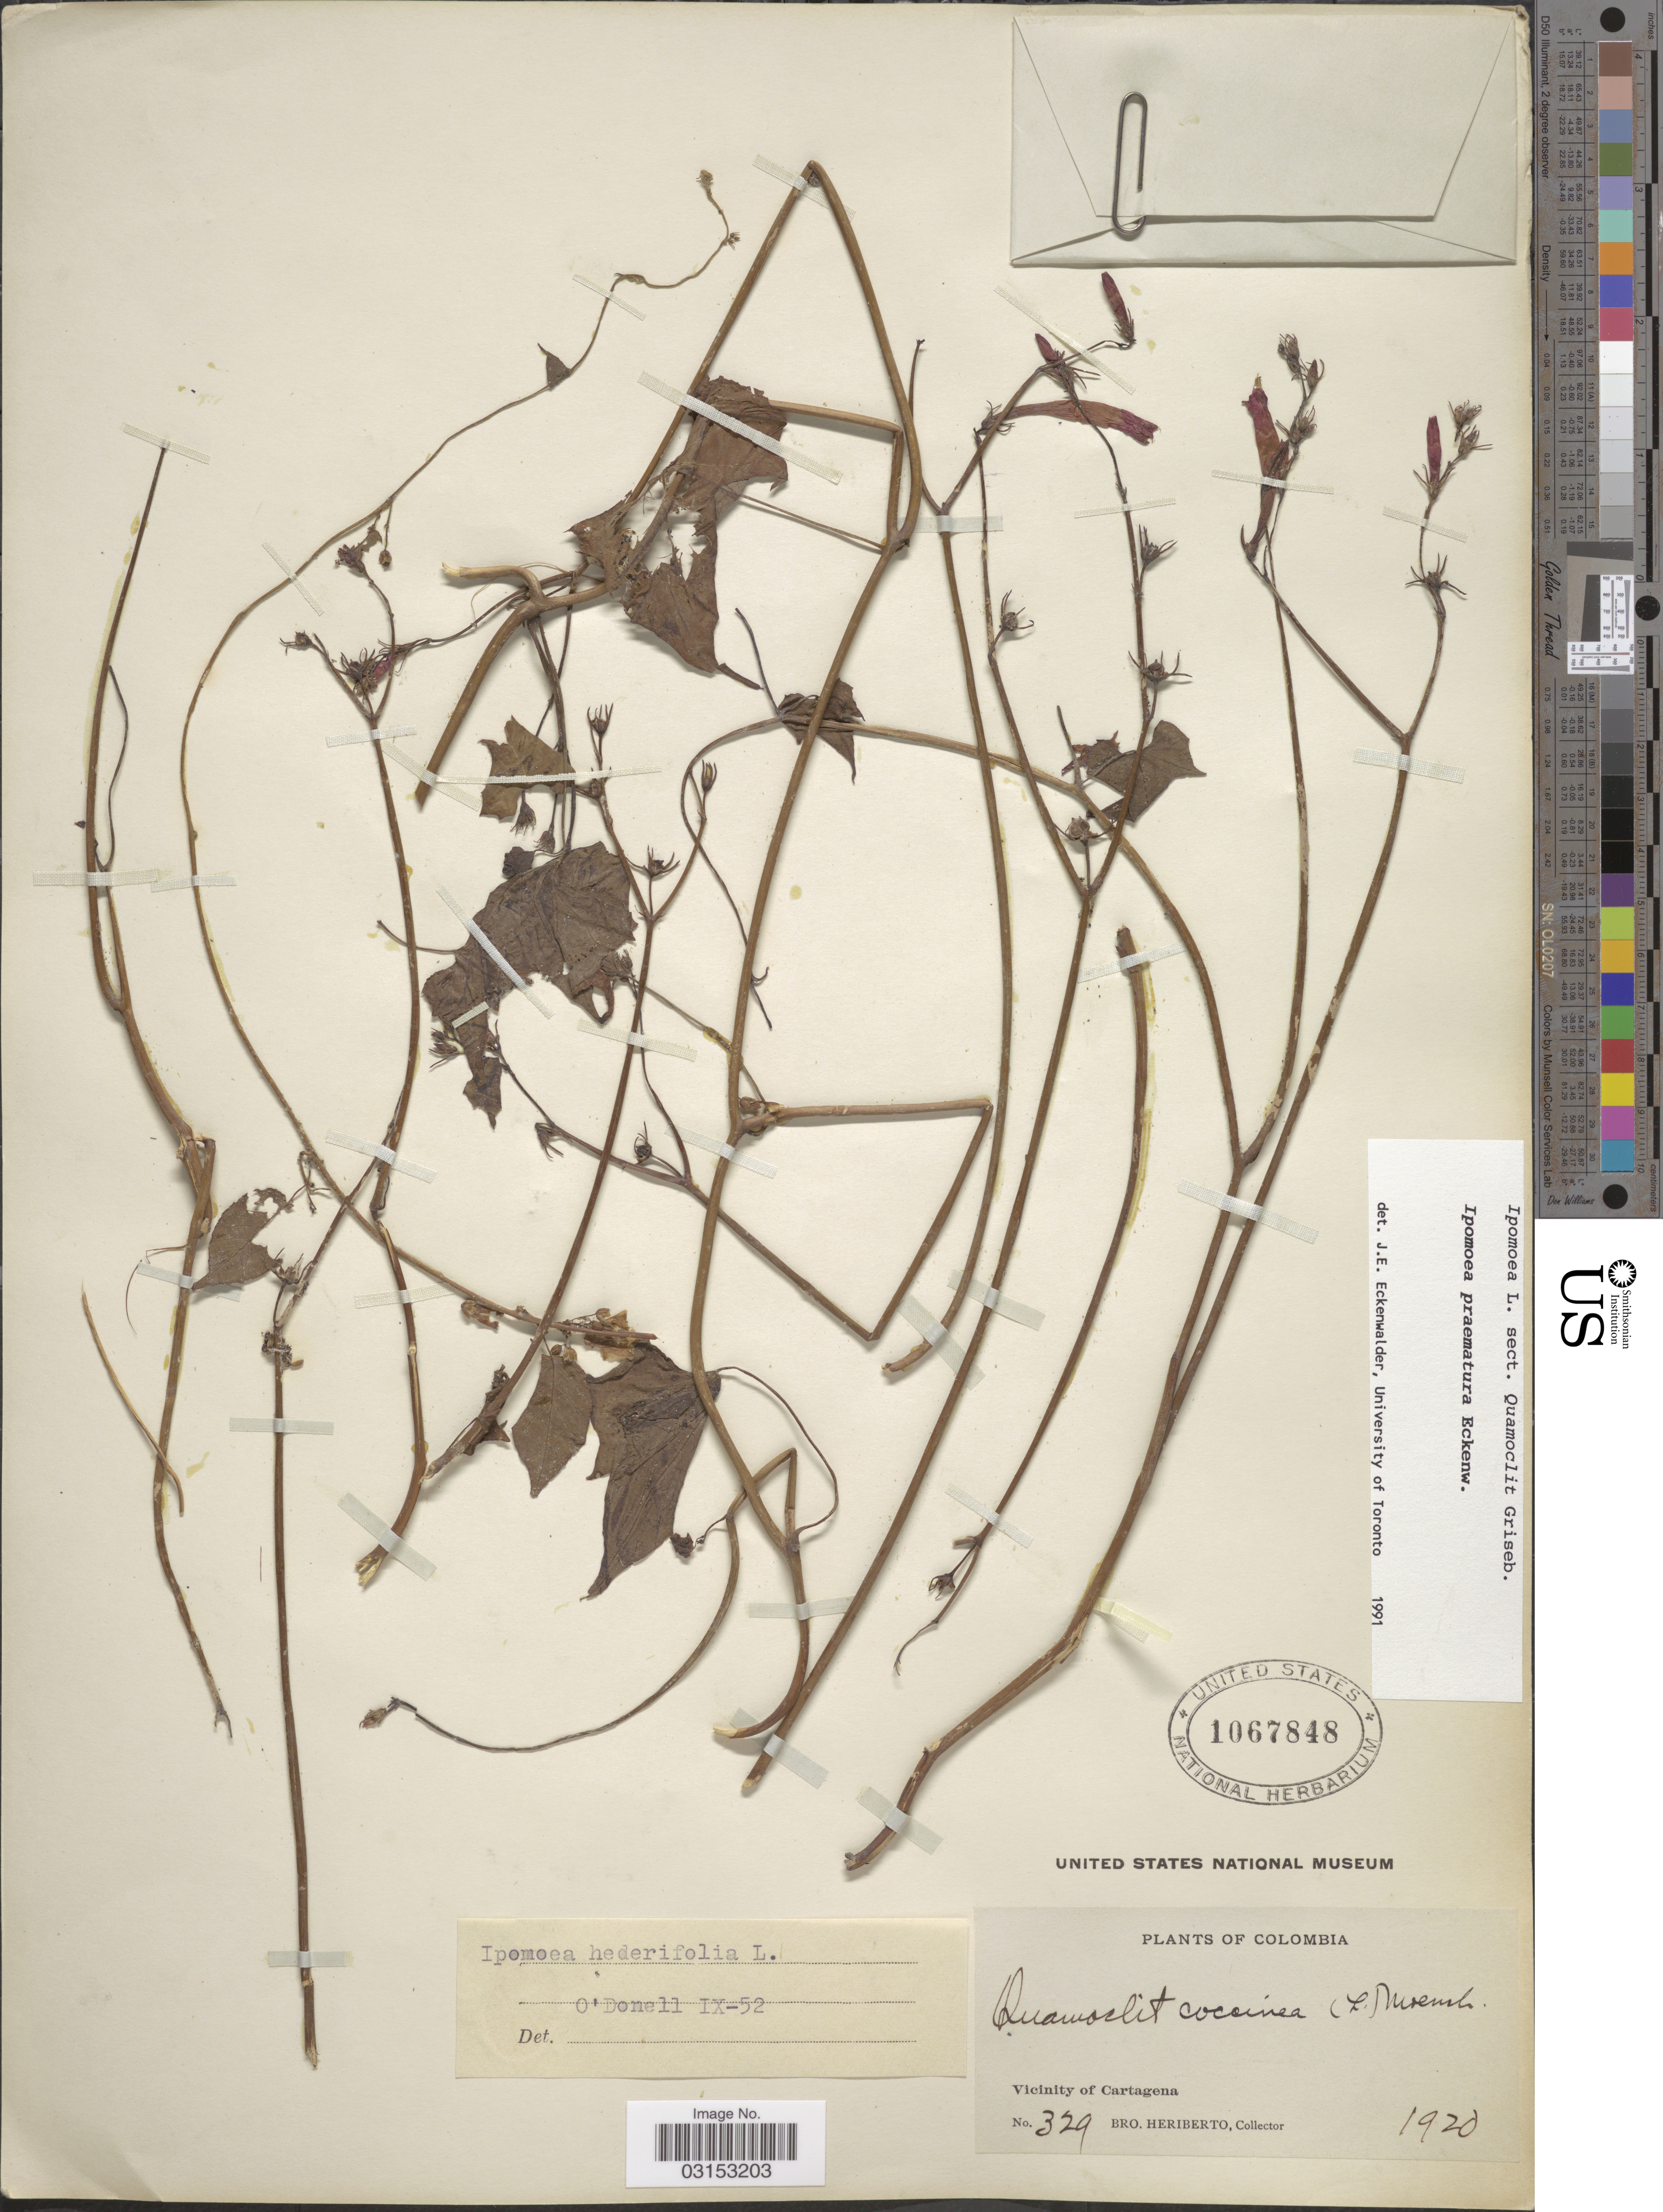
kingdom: Plantae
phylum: Tracheophyta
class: Magnoliopsida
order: Solanales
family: Convolvulaceae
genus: Ipomoea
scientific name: Ipomoea praematura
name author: Eckenw.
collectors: B. Heriberto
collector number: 329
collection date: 1920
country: Colombia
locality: Vicinity of Cartagena.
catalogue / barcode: US 1067848